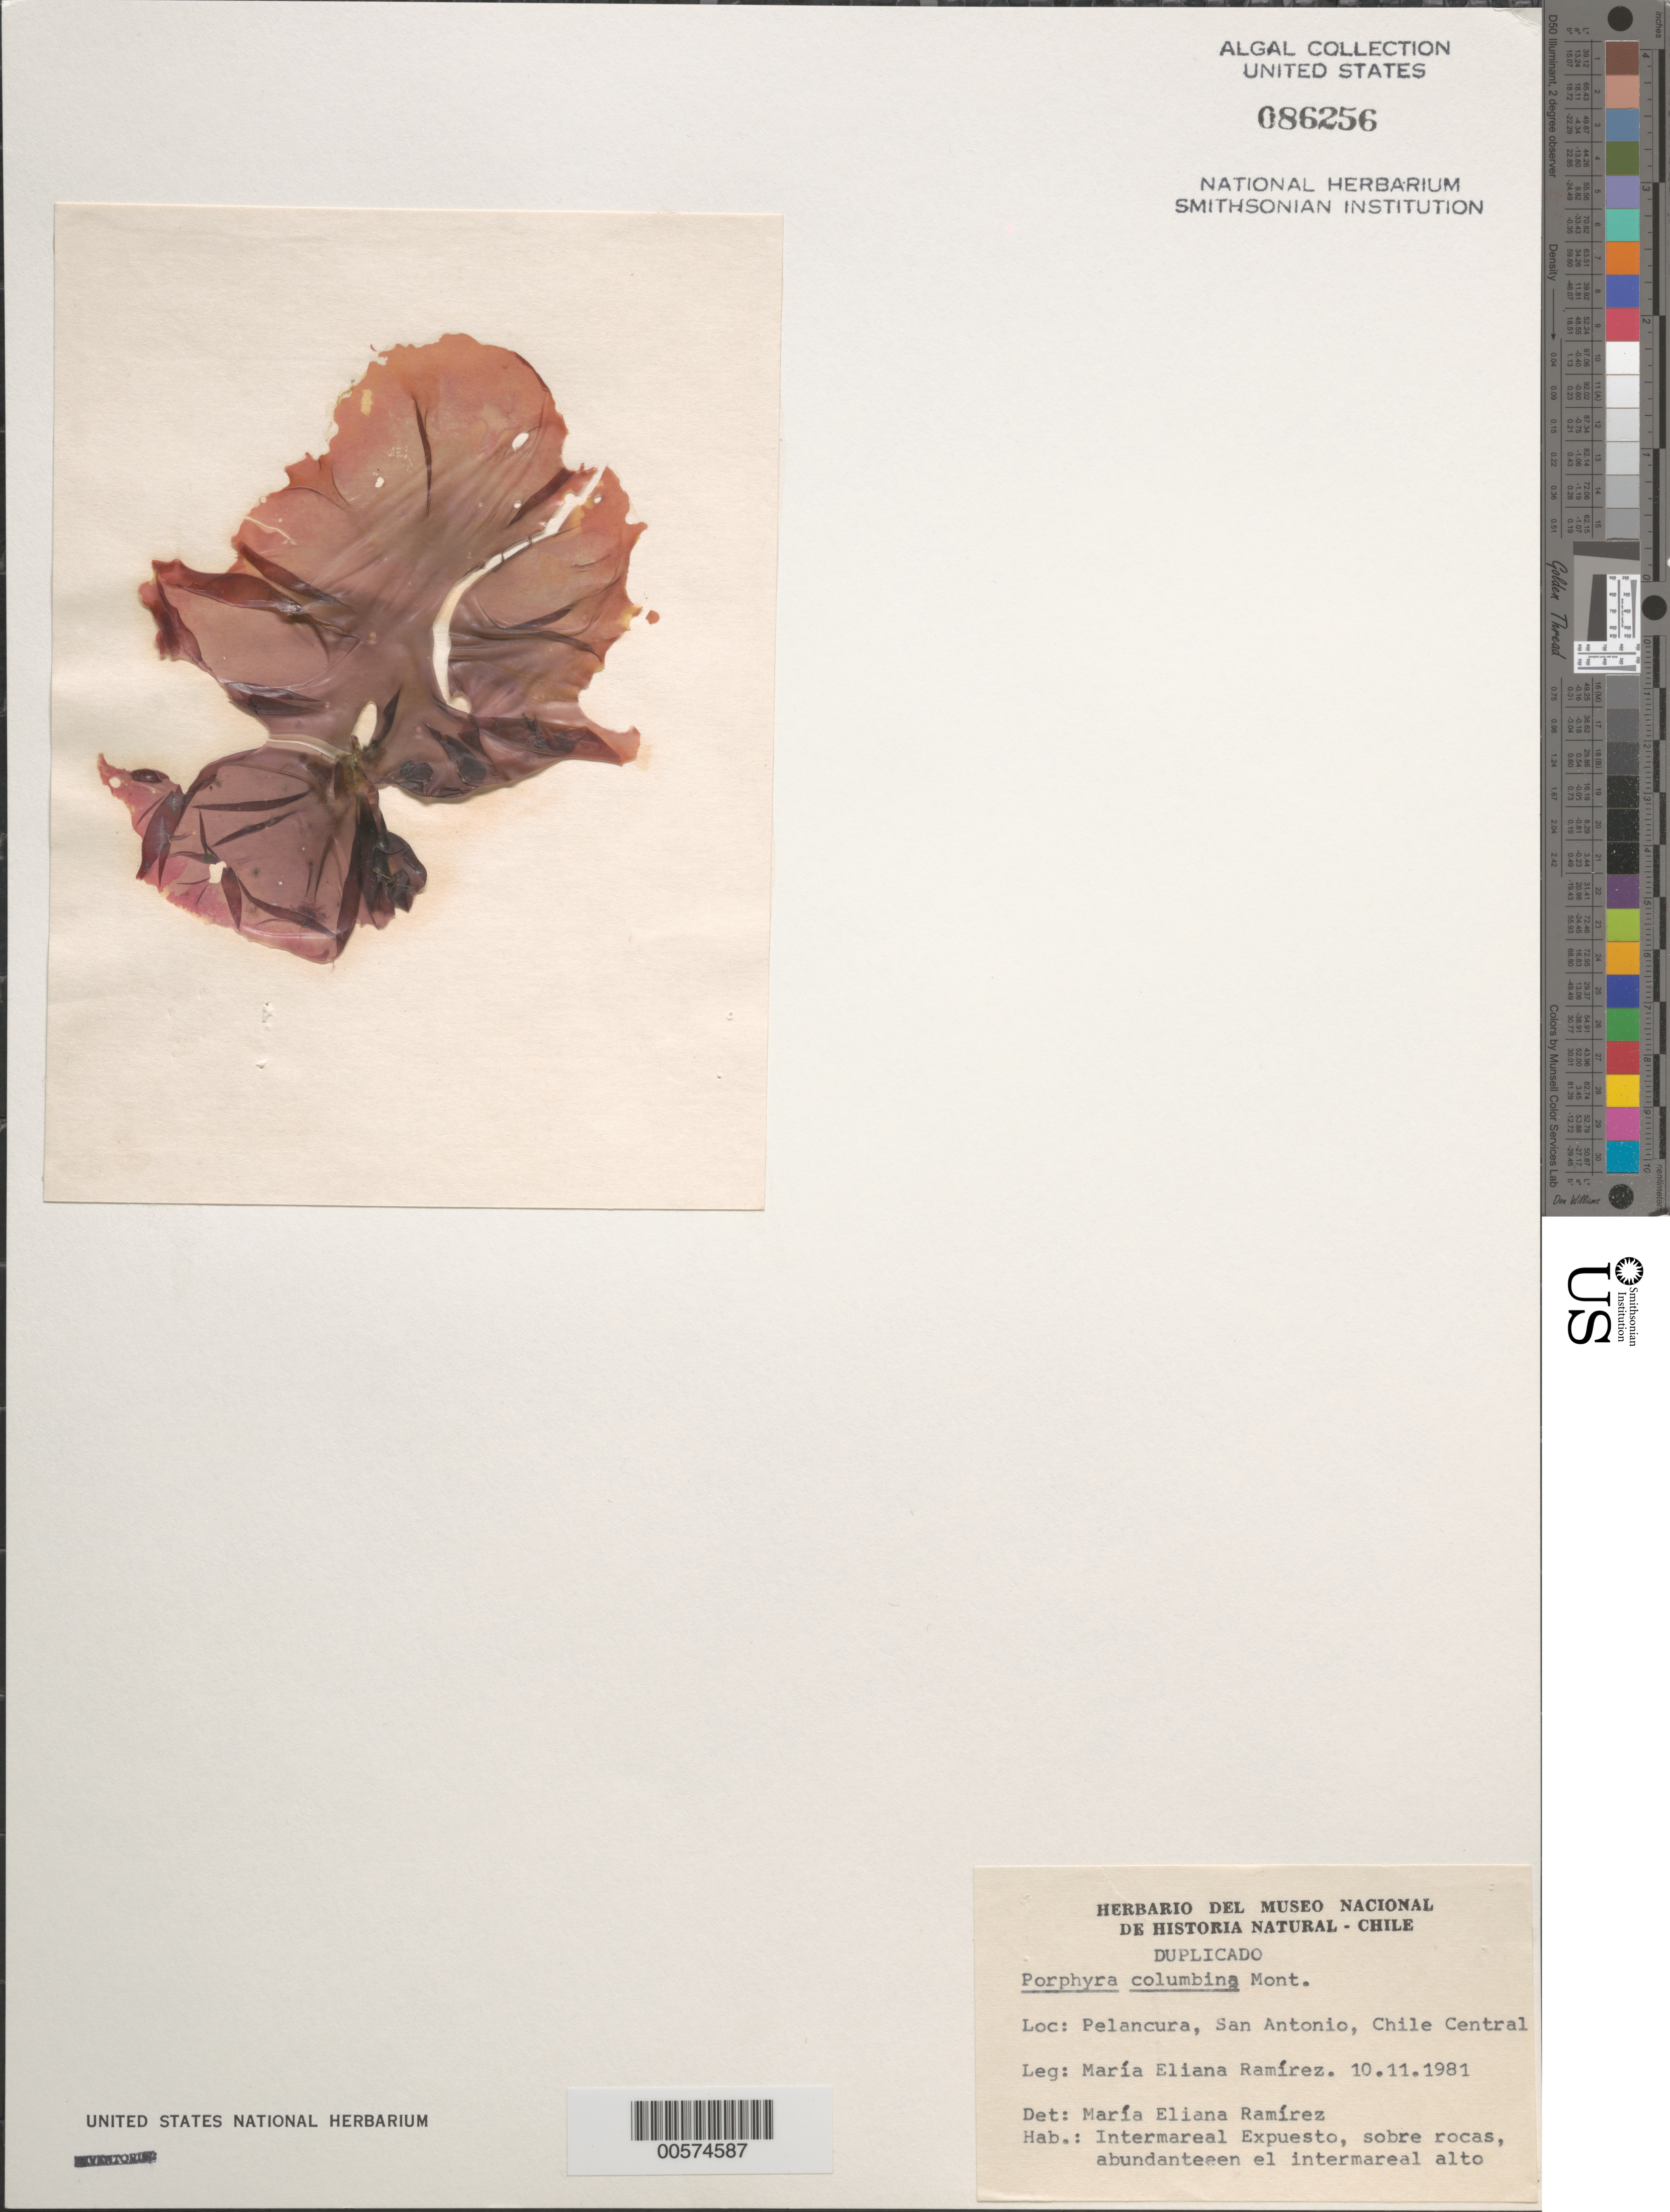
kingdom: Plantae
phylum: Rhodophyta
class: Bangiophyceae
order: Bangiales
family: Bangiaceae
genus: Pyropia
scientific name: Pyropia columbina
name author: (Mont.) W.A. Nelson in J.E. Sutherl. et al.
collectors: M. E. Ramirez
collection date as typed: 10 Nov 1981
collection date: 1981-11-10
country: Chile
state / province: Región Metropolitana (RM)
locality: Pelancura, san antonio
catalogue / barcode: US 86256